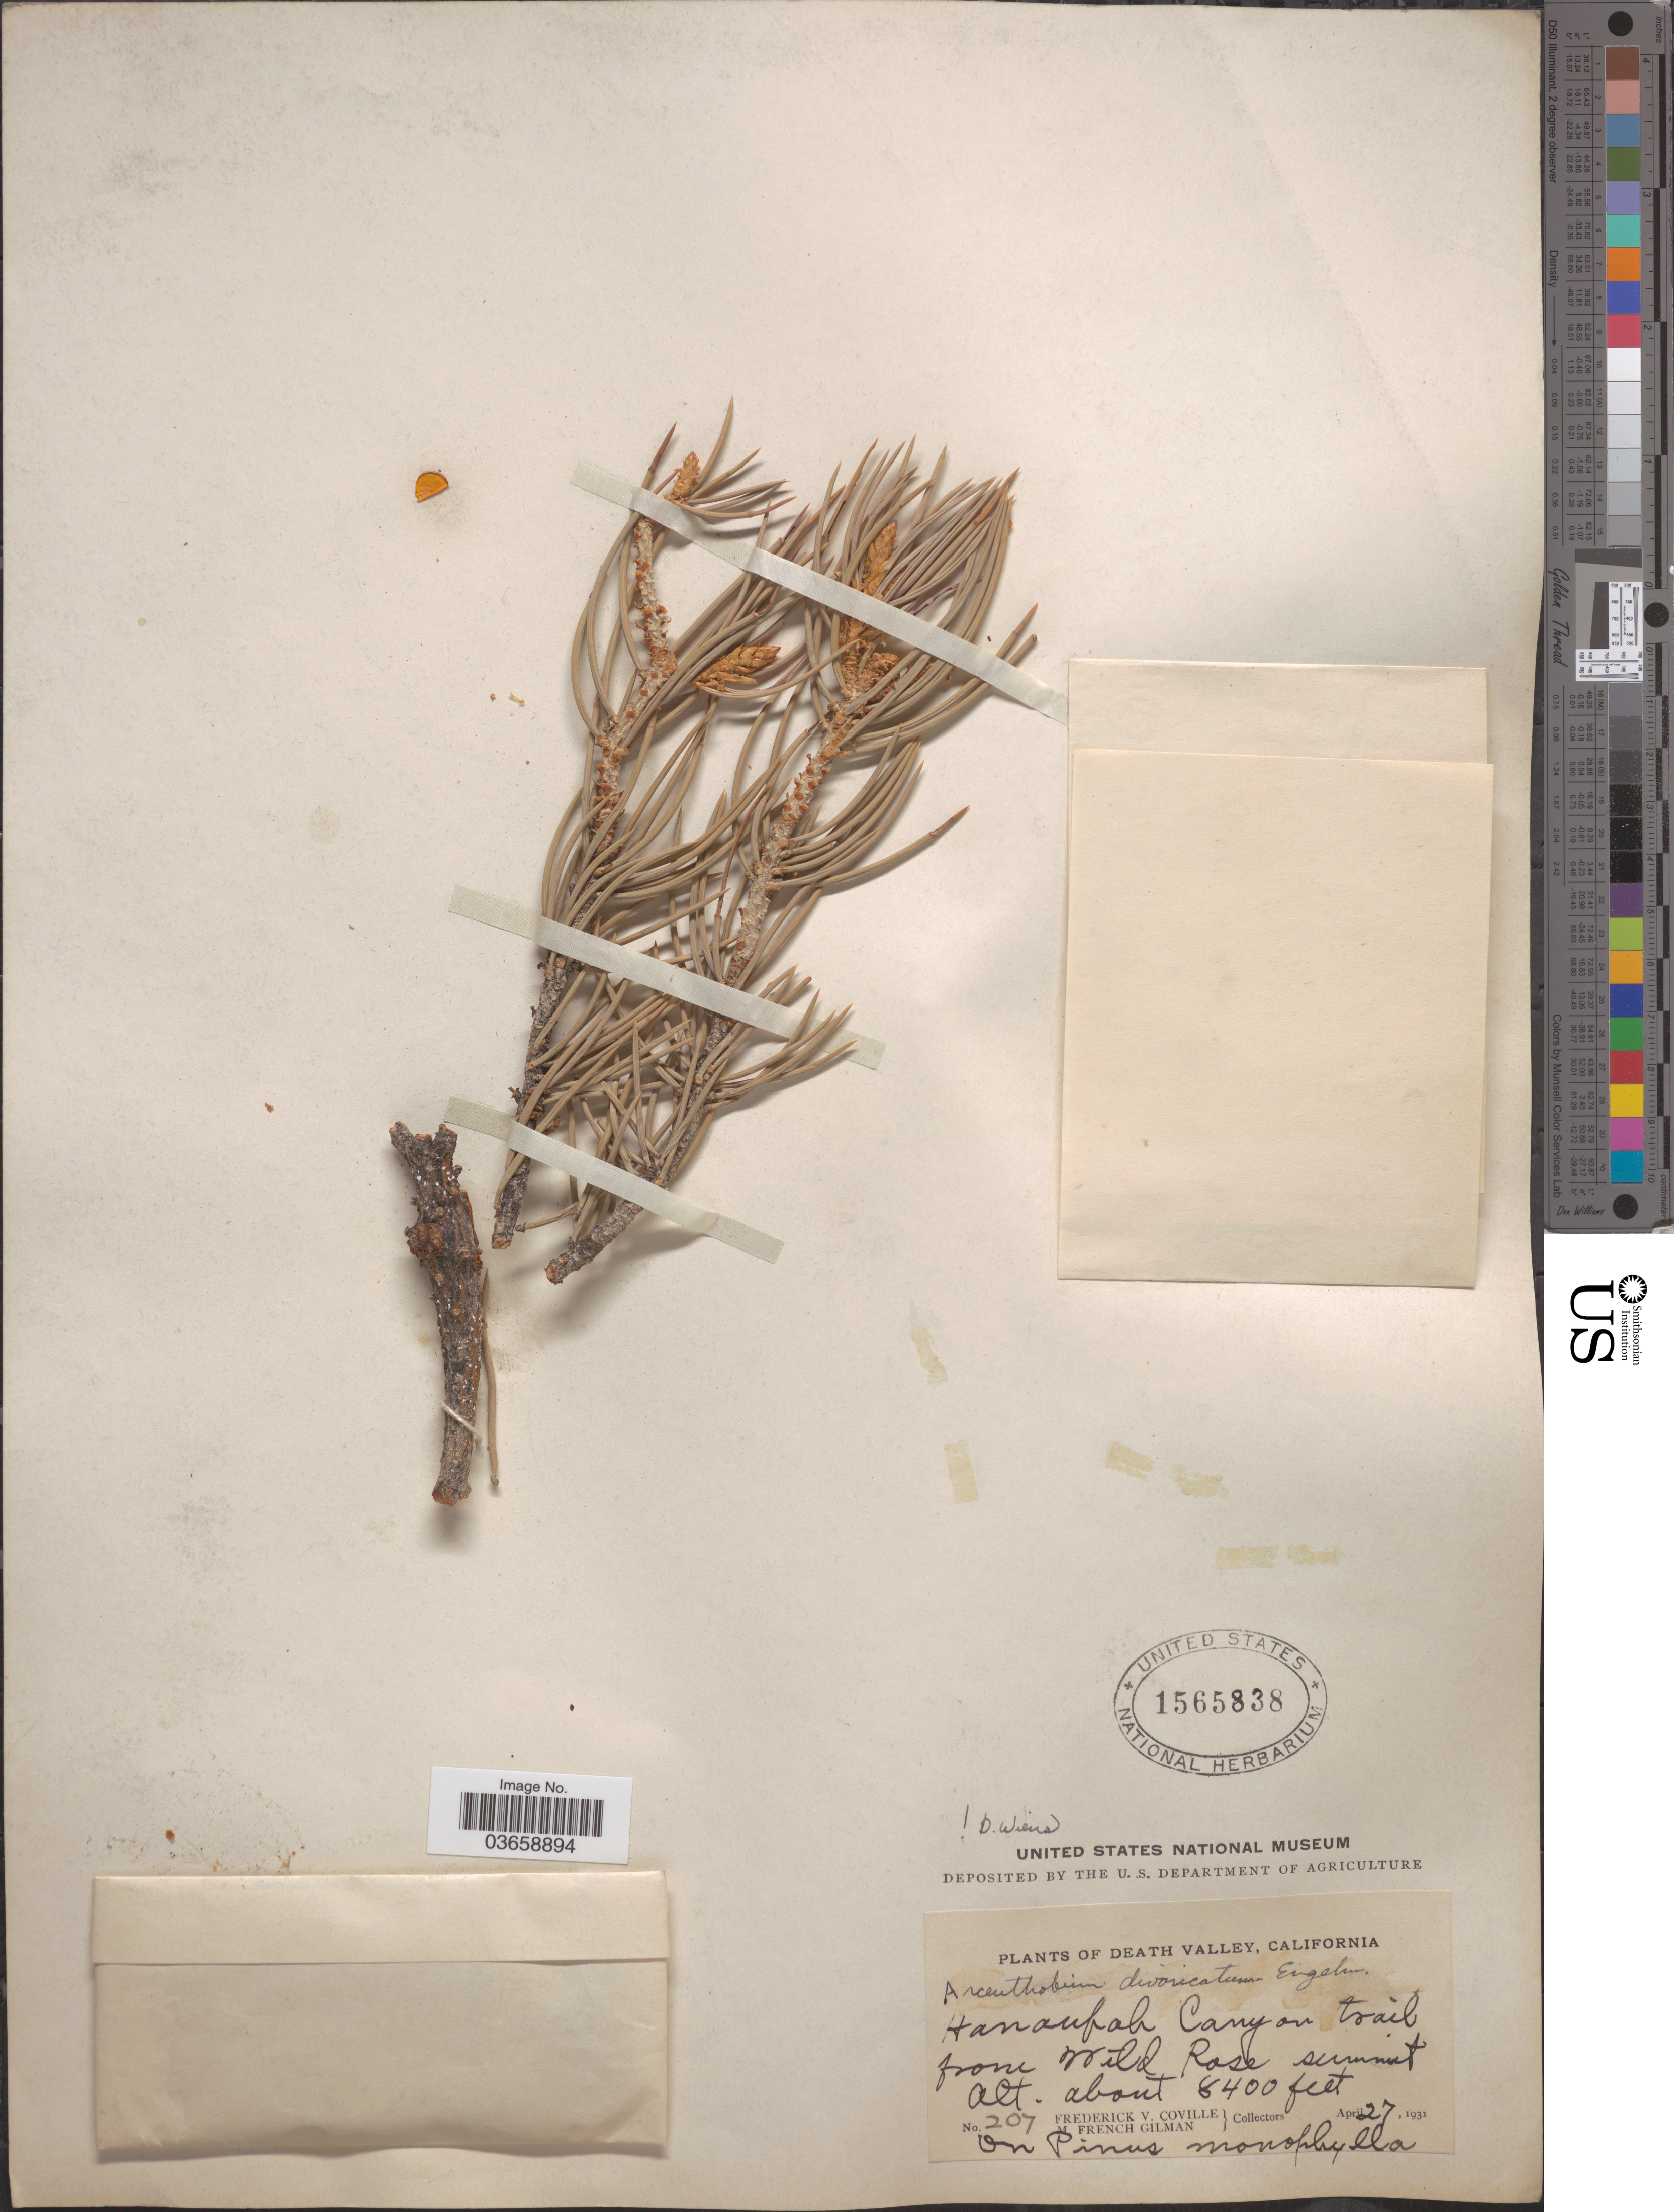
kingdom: Plantae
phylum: Tracheophyta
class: Magnoliopsida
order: Santalales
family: Viscaceae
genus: Arceuthobium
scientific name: Arceuthobium campylopodum f. divaricatum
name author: (Engelm.) L.S. Gill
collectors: F. V. Coville & M. F. Gilman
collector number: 207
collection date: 1931-04-27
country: United States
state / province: California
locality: Death Valley. Hanaupah Canyon trail from Wild Rose summit.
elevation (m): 2560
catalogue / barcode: US 1565838